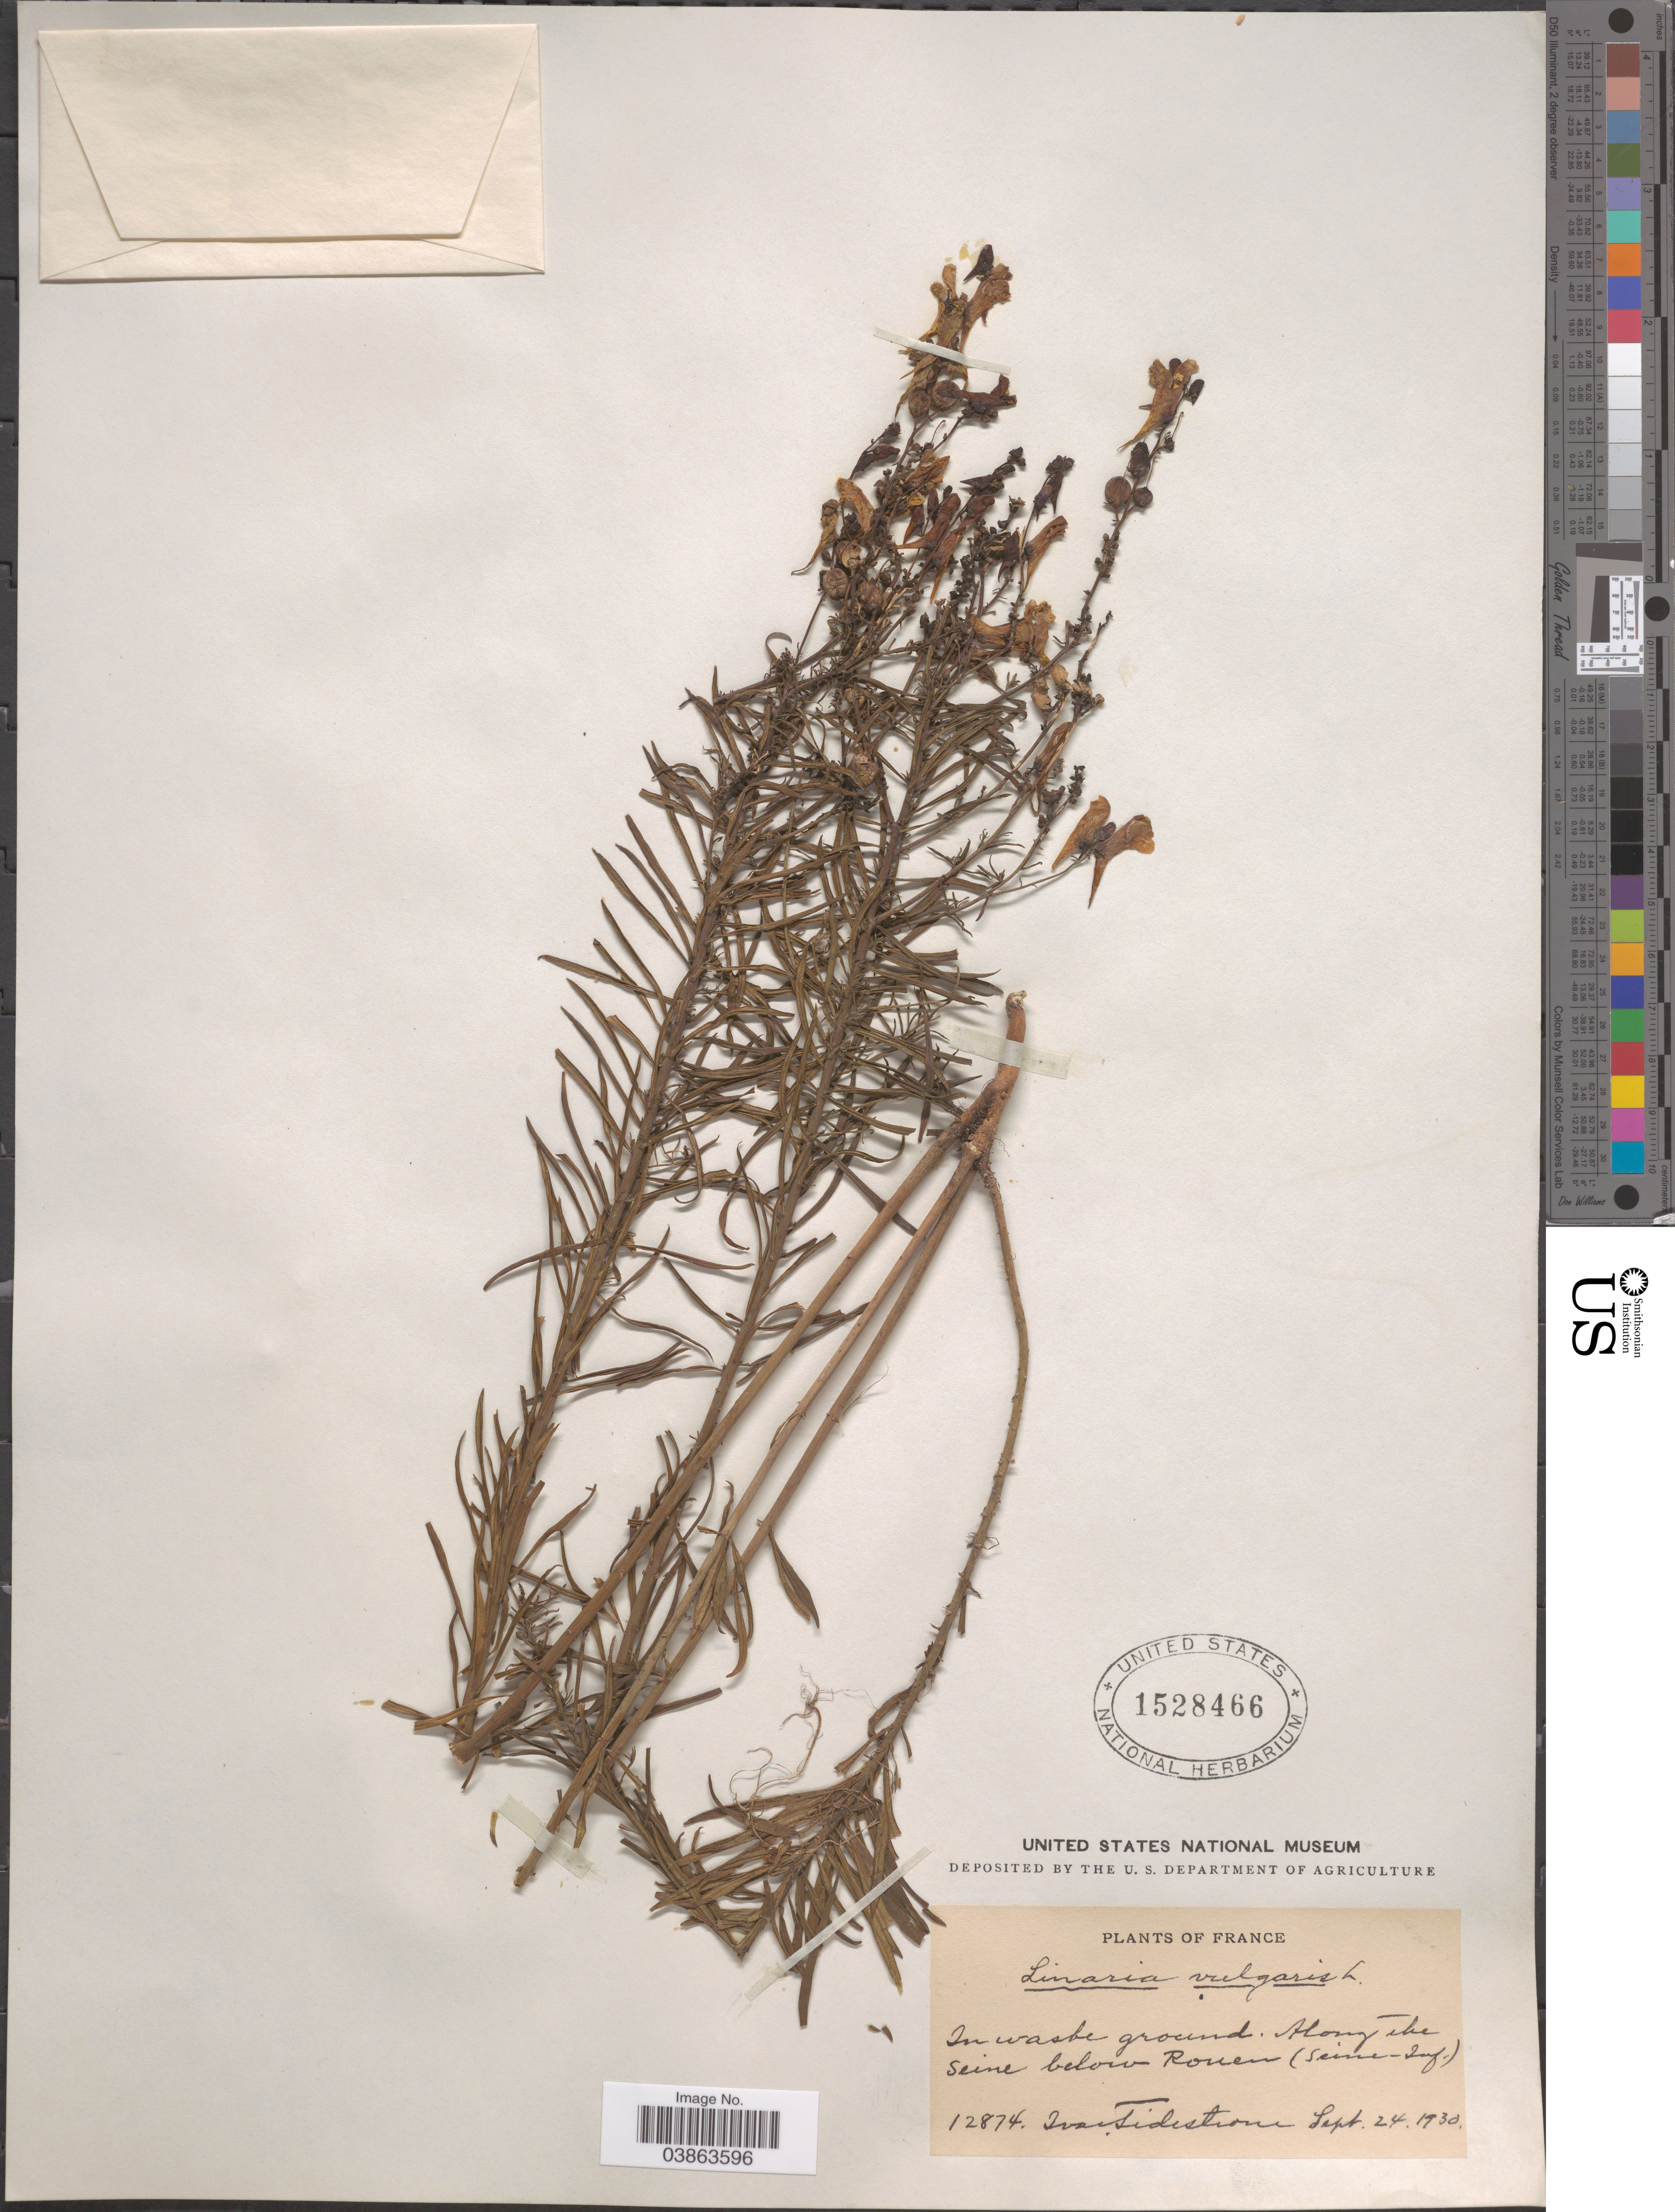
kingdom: Plantae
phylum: Tracheophyta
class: Magnoliopsida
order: Lamiales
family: Plantaginaceae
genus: Linaria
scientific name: Linaria vulgaris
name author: Mill.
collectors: I. F. Tidestrom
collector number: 12874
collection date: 1930-09-24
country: France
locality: Along the Seine below Rouen (Seine-Inf.).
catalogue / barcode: US 1528466